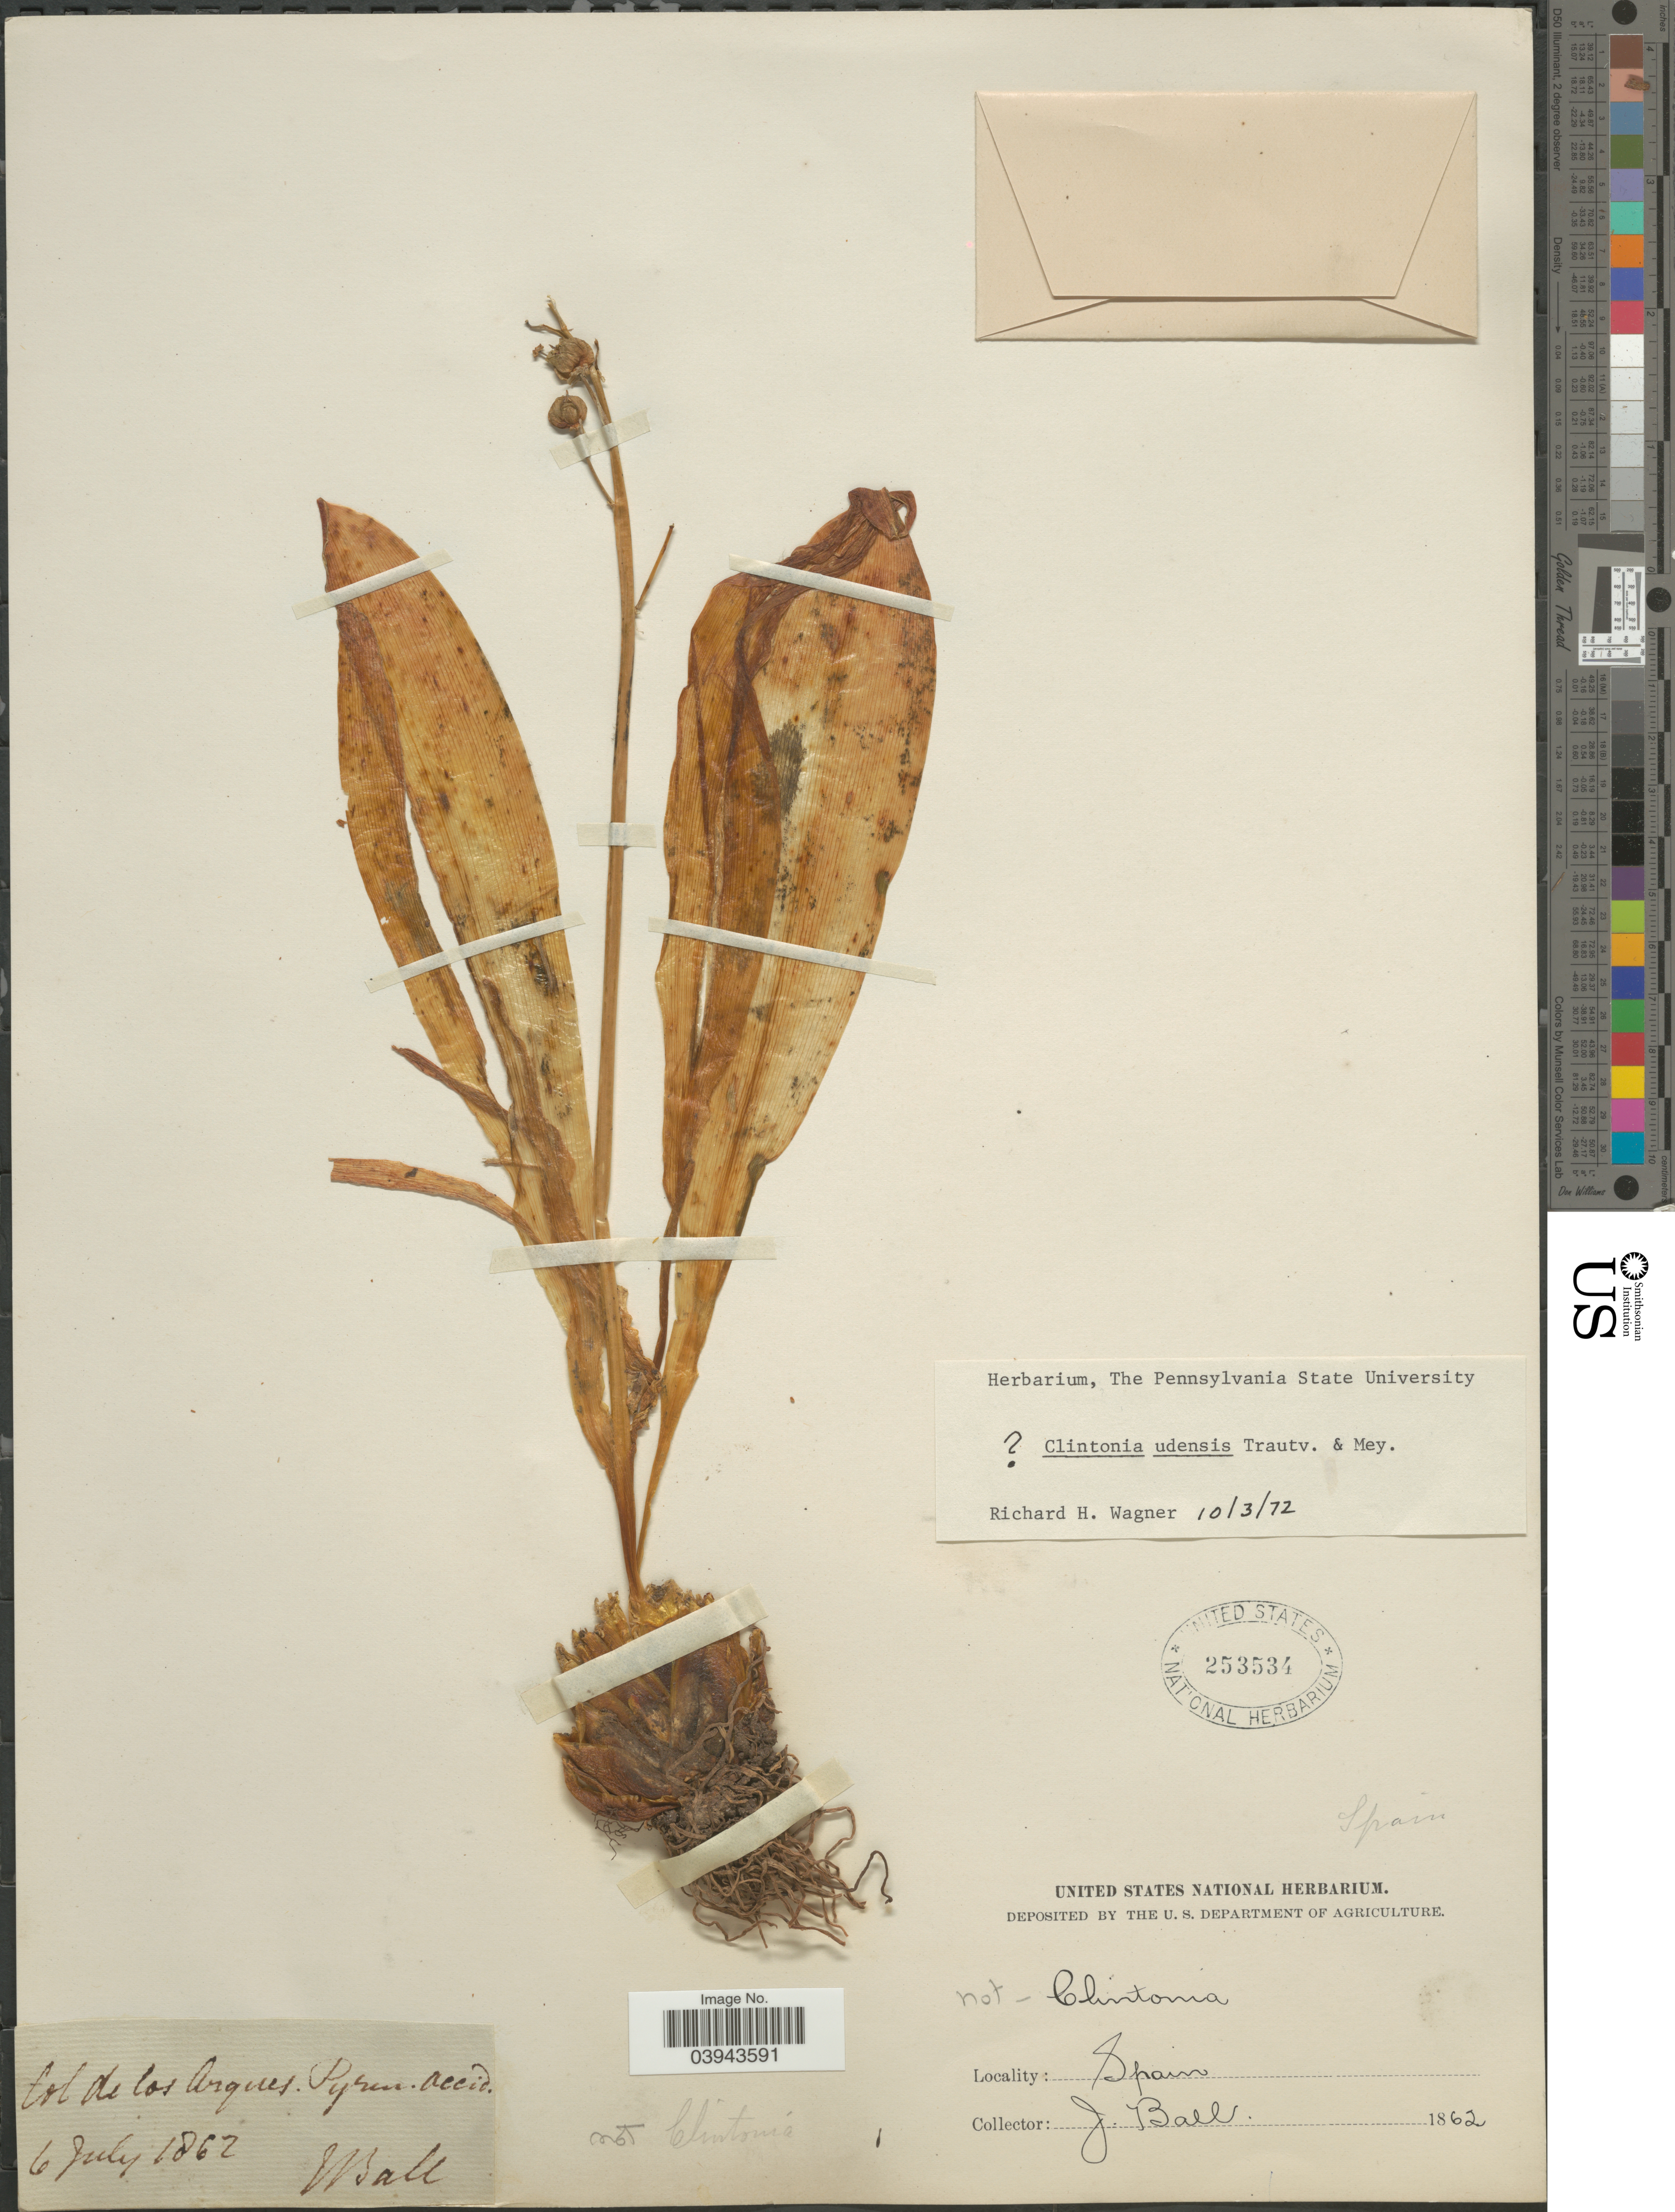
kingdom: Plantae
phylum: Tracheophyta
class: Liliopsida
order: Liliales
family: Liliaceae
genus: Clintonia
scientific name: Clintonia udensis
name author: Trautv. & C.A. Mey.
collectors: J. Ball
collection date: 1862-07-06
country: Spain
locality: Col de los Arques Pyren Occid.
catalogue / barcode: US 253534